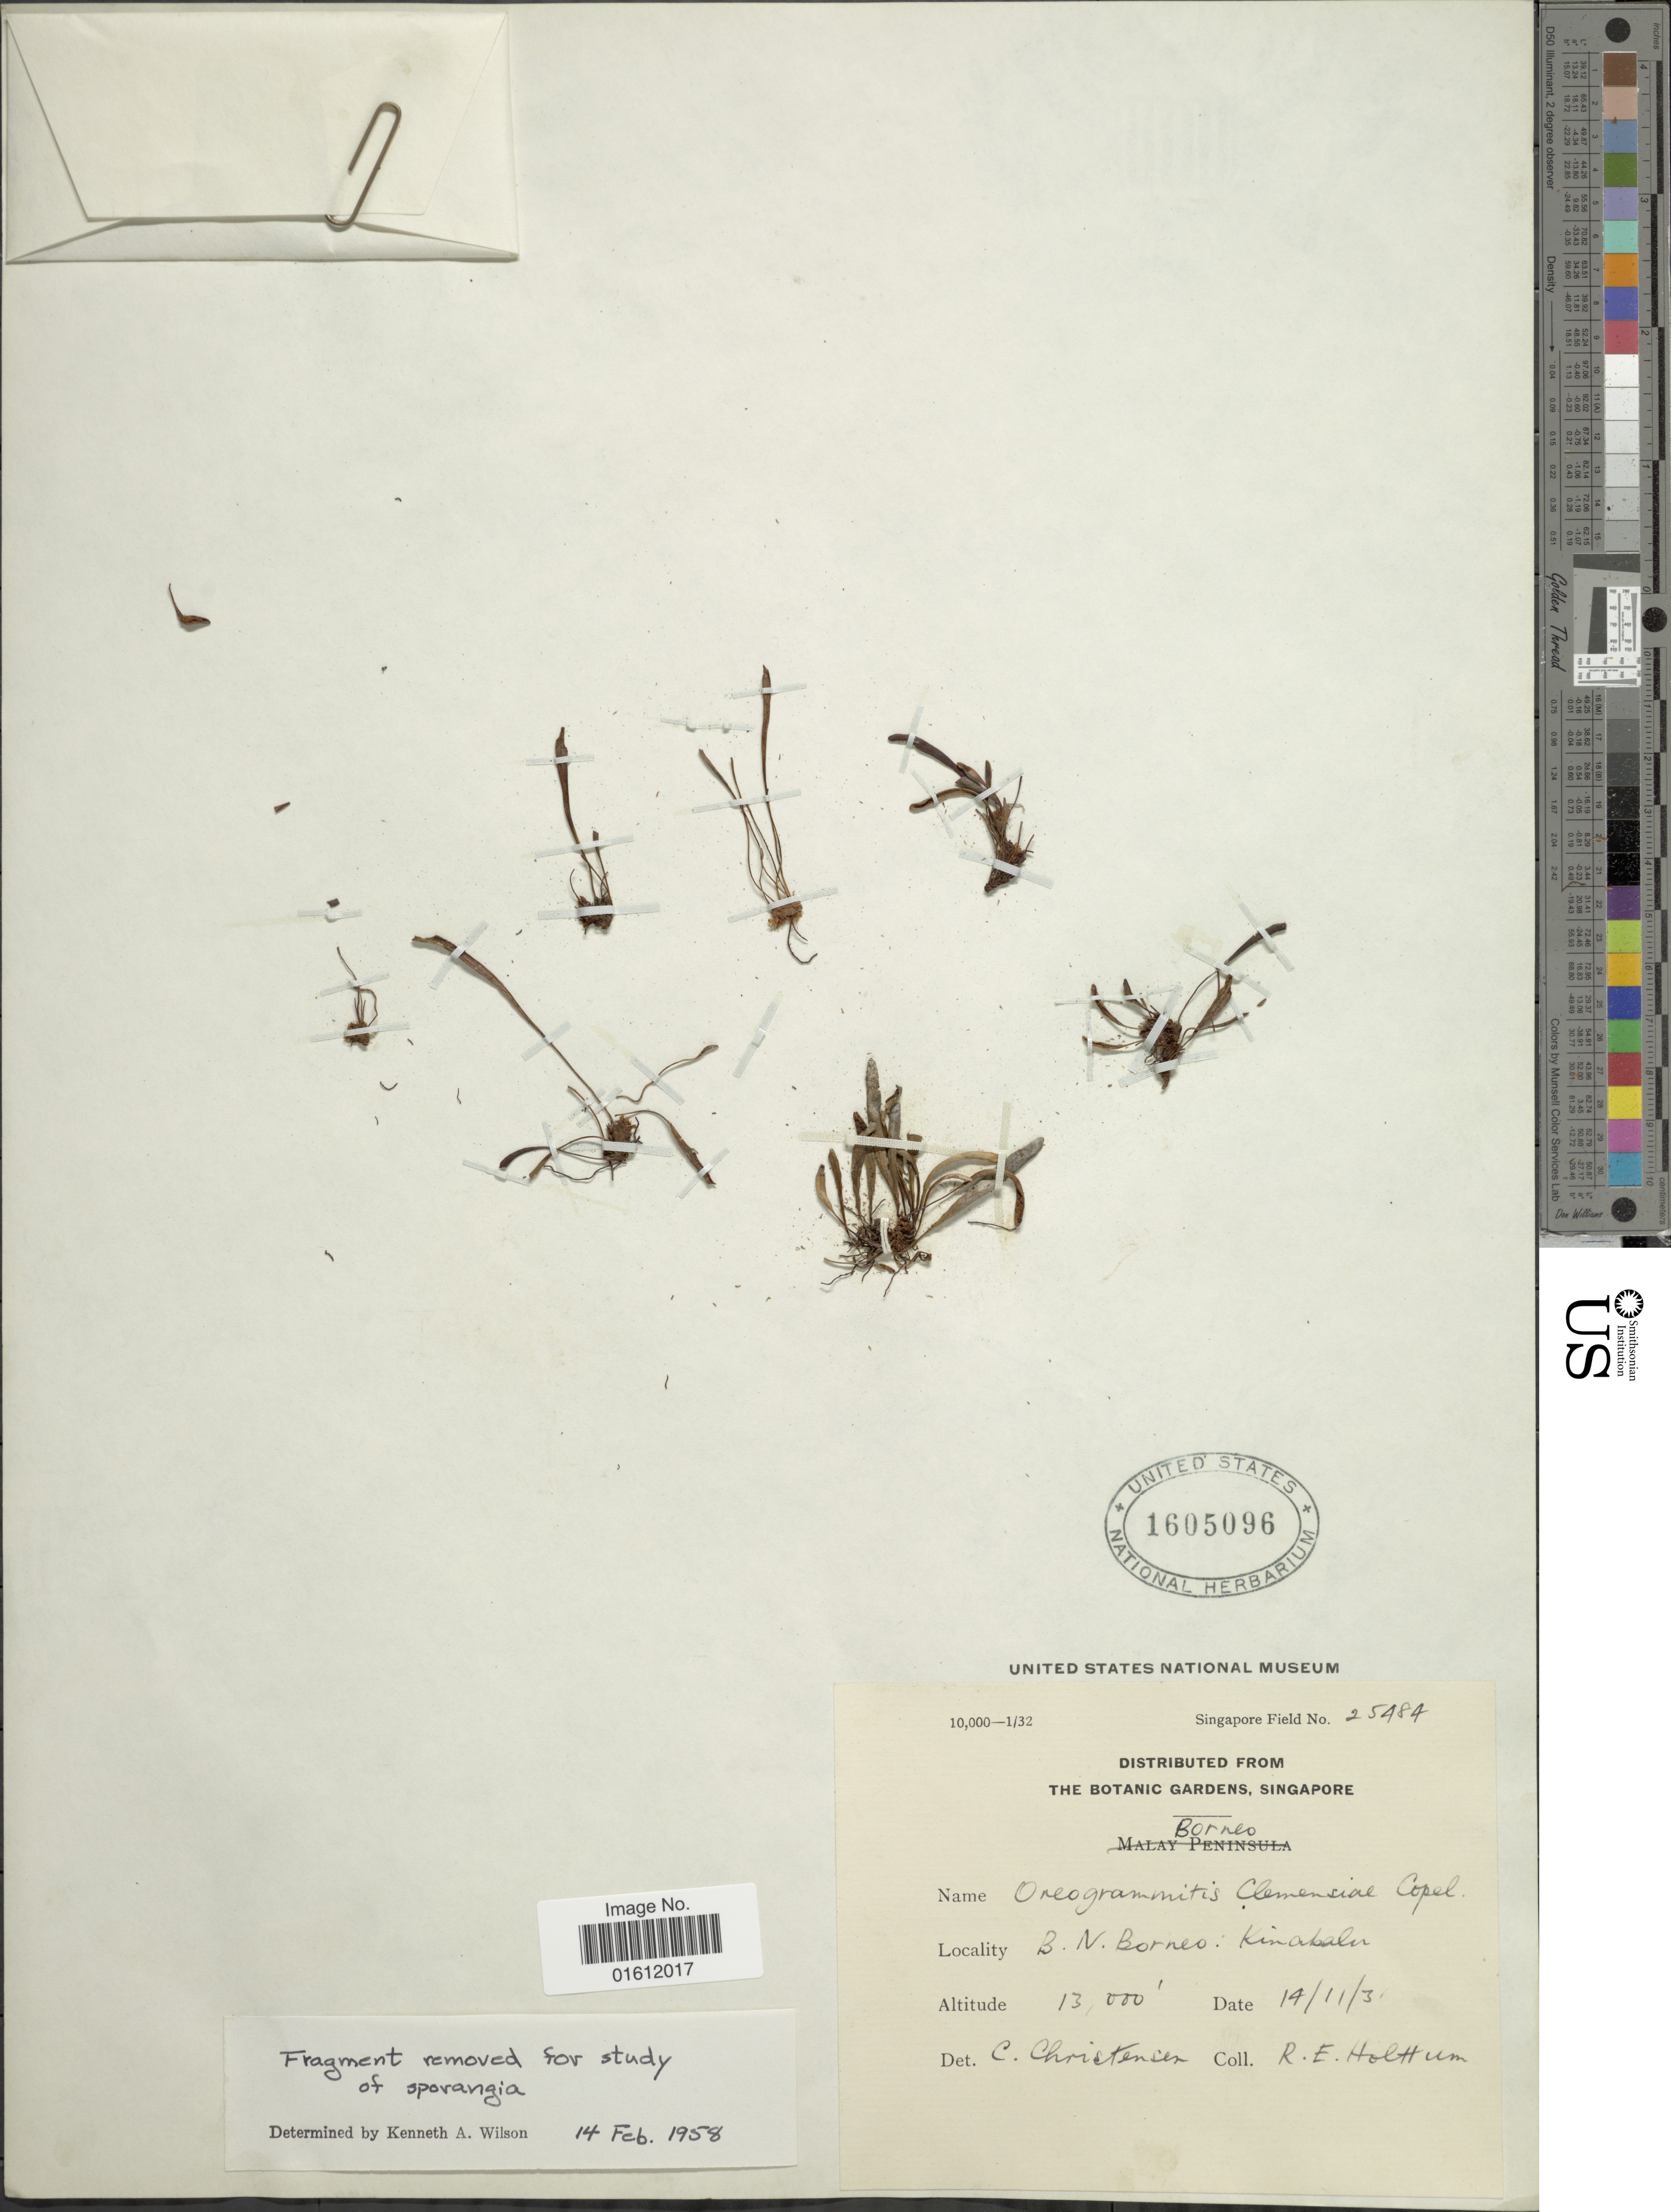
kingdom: Plantae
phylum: Tracheophyta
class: Polypodiopsida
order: Polypodiales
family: Polypodiaceae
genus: Oreogrammitis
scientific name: Oreogrammitis clemensiae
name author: Copel.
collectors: R. E. Holttum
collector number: Singapore Field 25484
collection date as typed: Transcribed d/m/y: 14/11/31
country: Malaysia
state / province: Sabah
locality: Borneo, B.N. Borneo: Kinabalu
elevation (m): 3962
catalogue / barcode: US 1605096